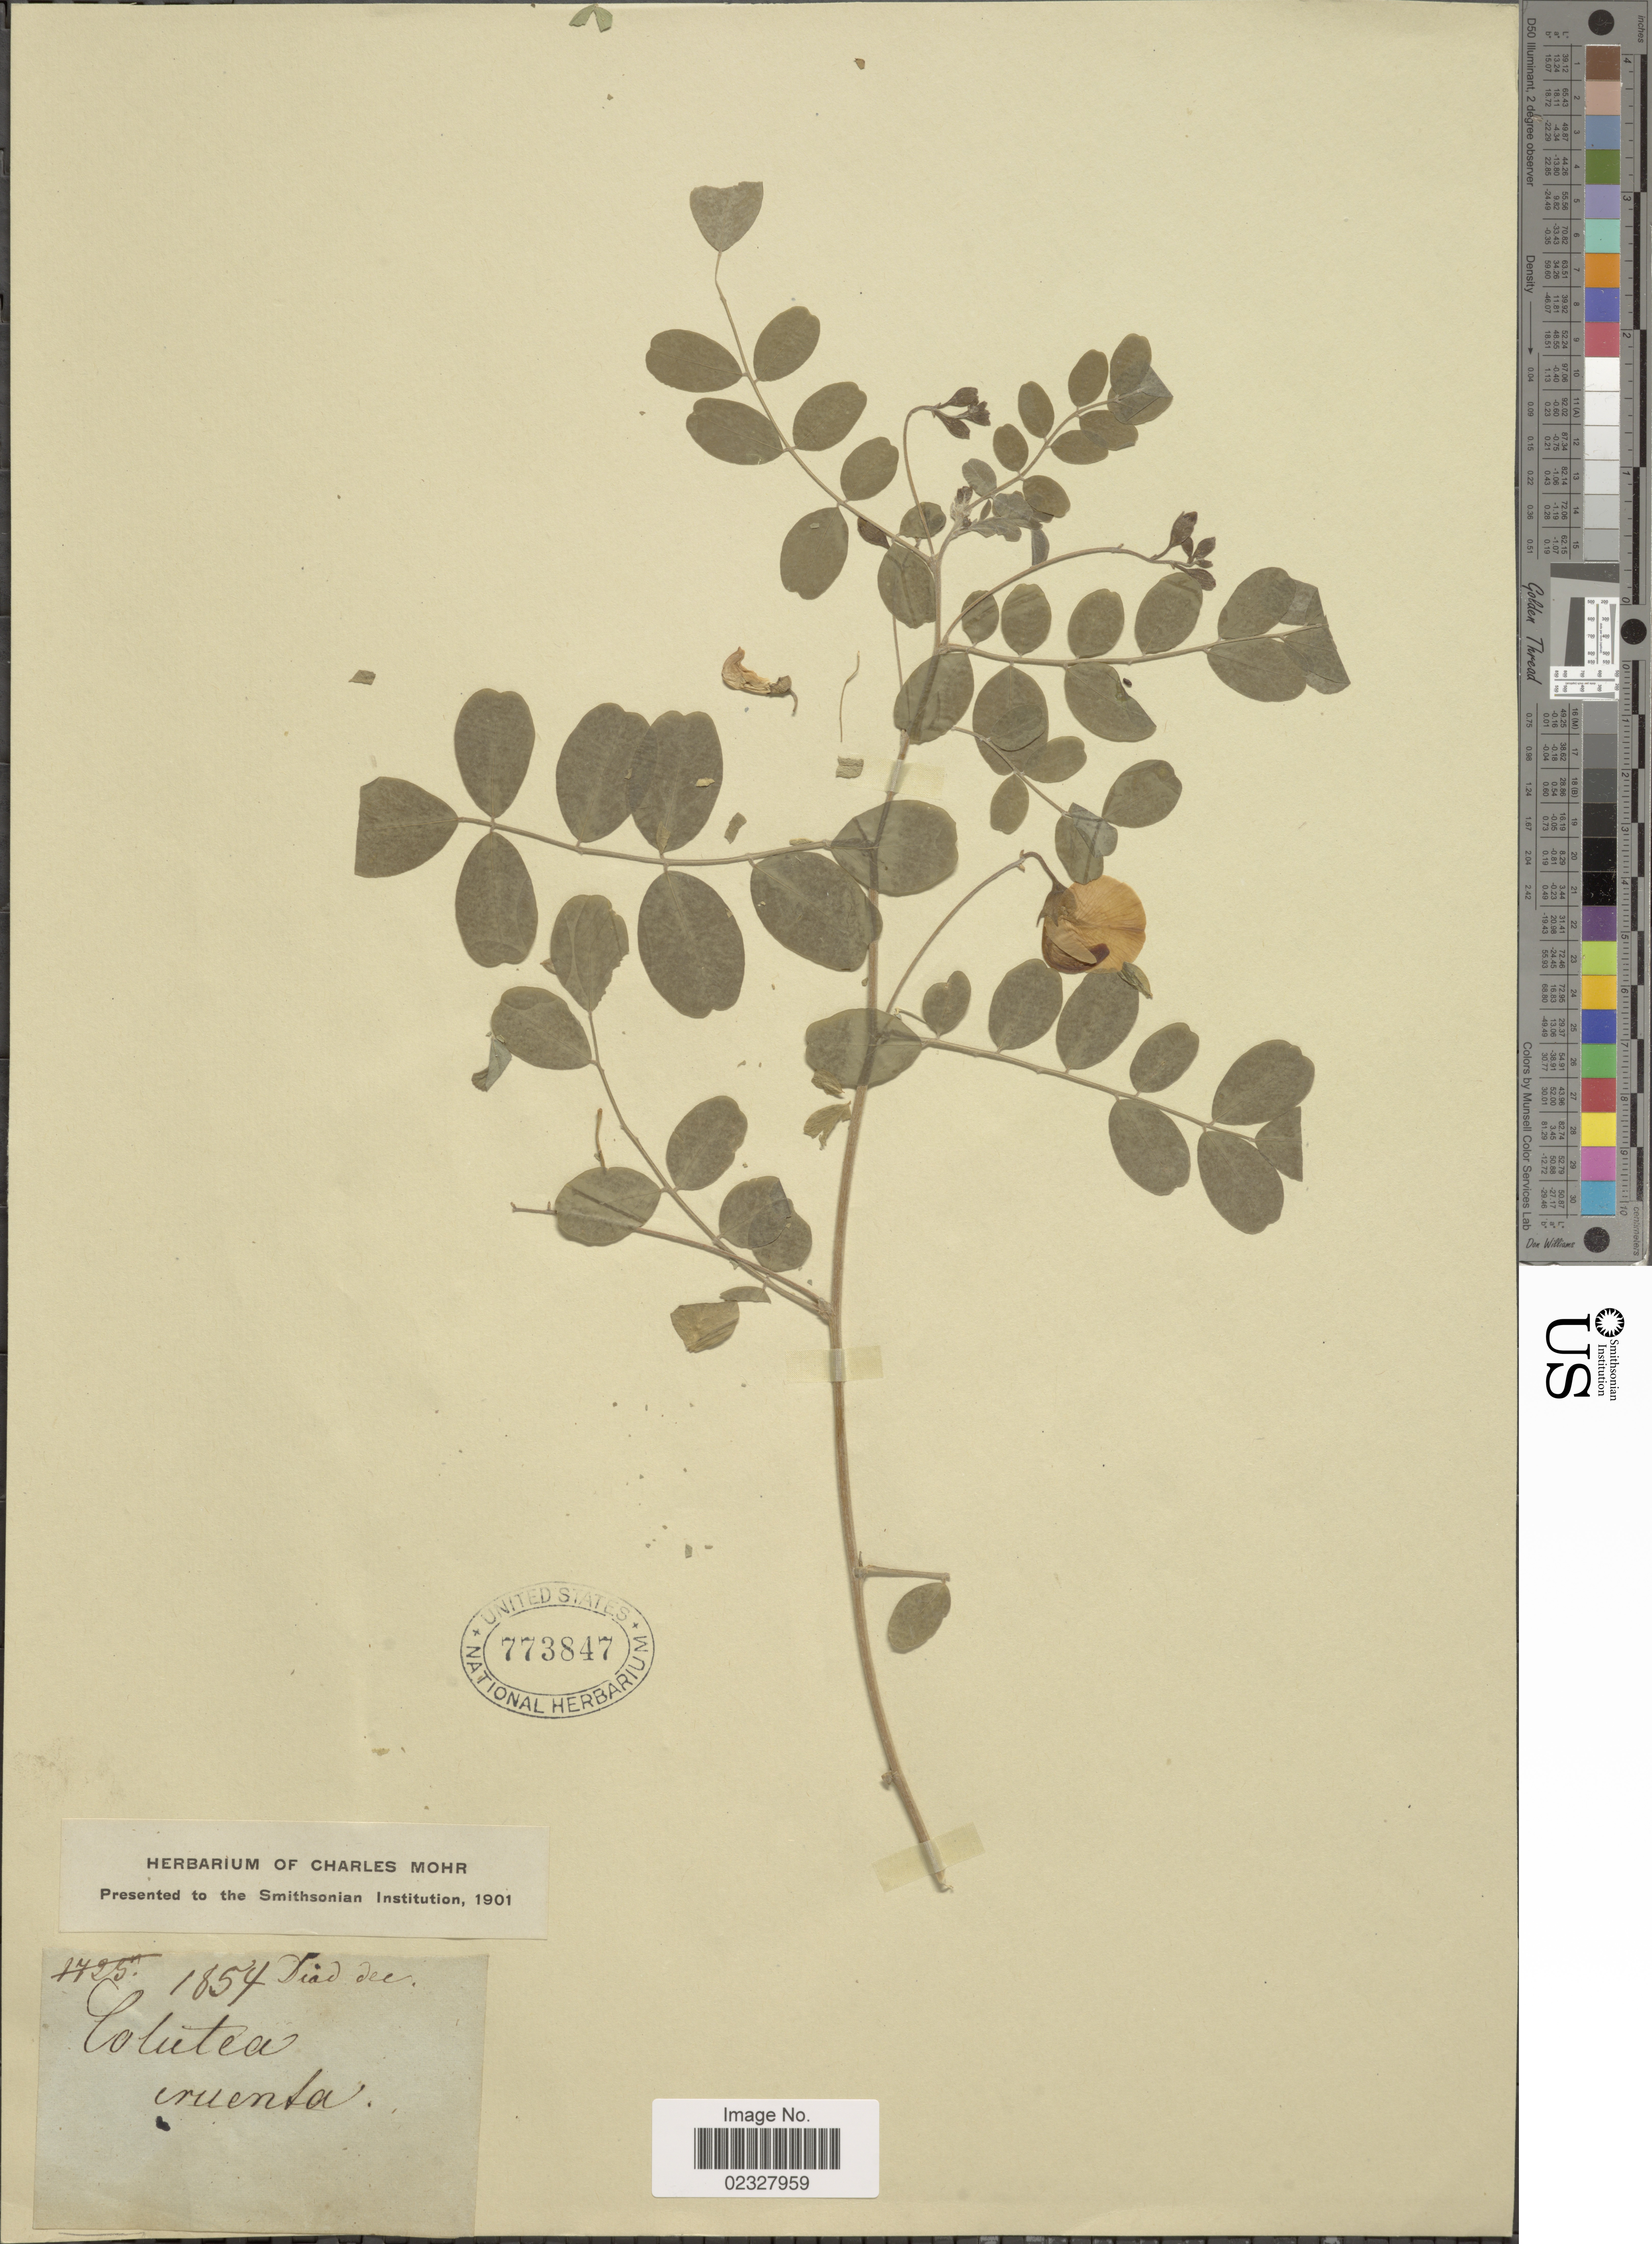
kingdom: Plantae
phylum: Tracheophyta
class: Magnoliopsida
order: Fabales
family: Fabaceae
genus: Colutea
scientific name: Colutea orientalis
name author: Mill.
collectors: ex herb. Charles Mohr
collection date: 1854-12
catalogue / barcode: US 773847